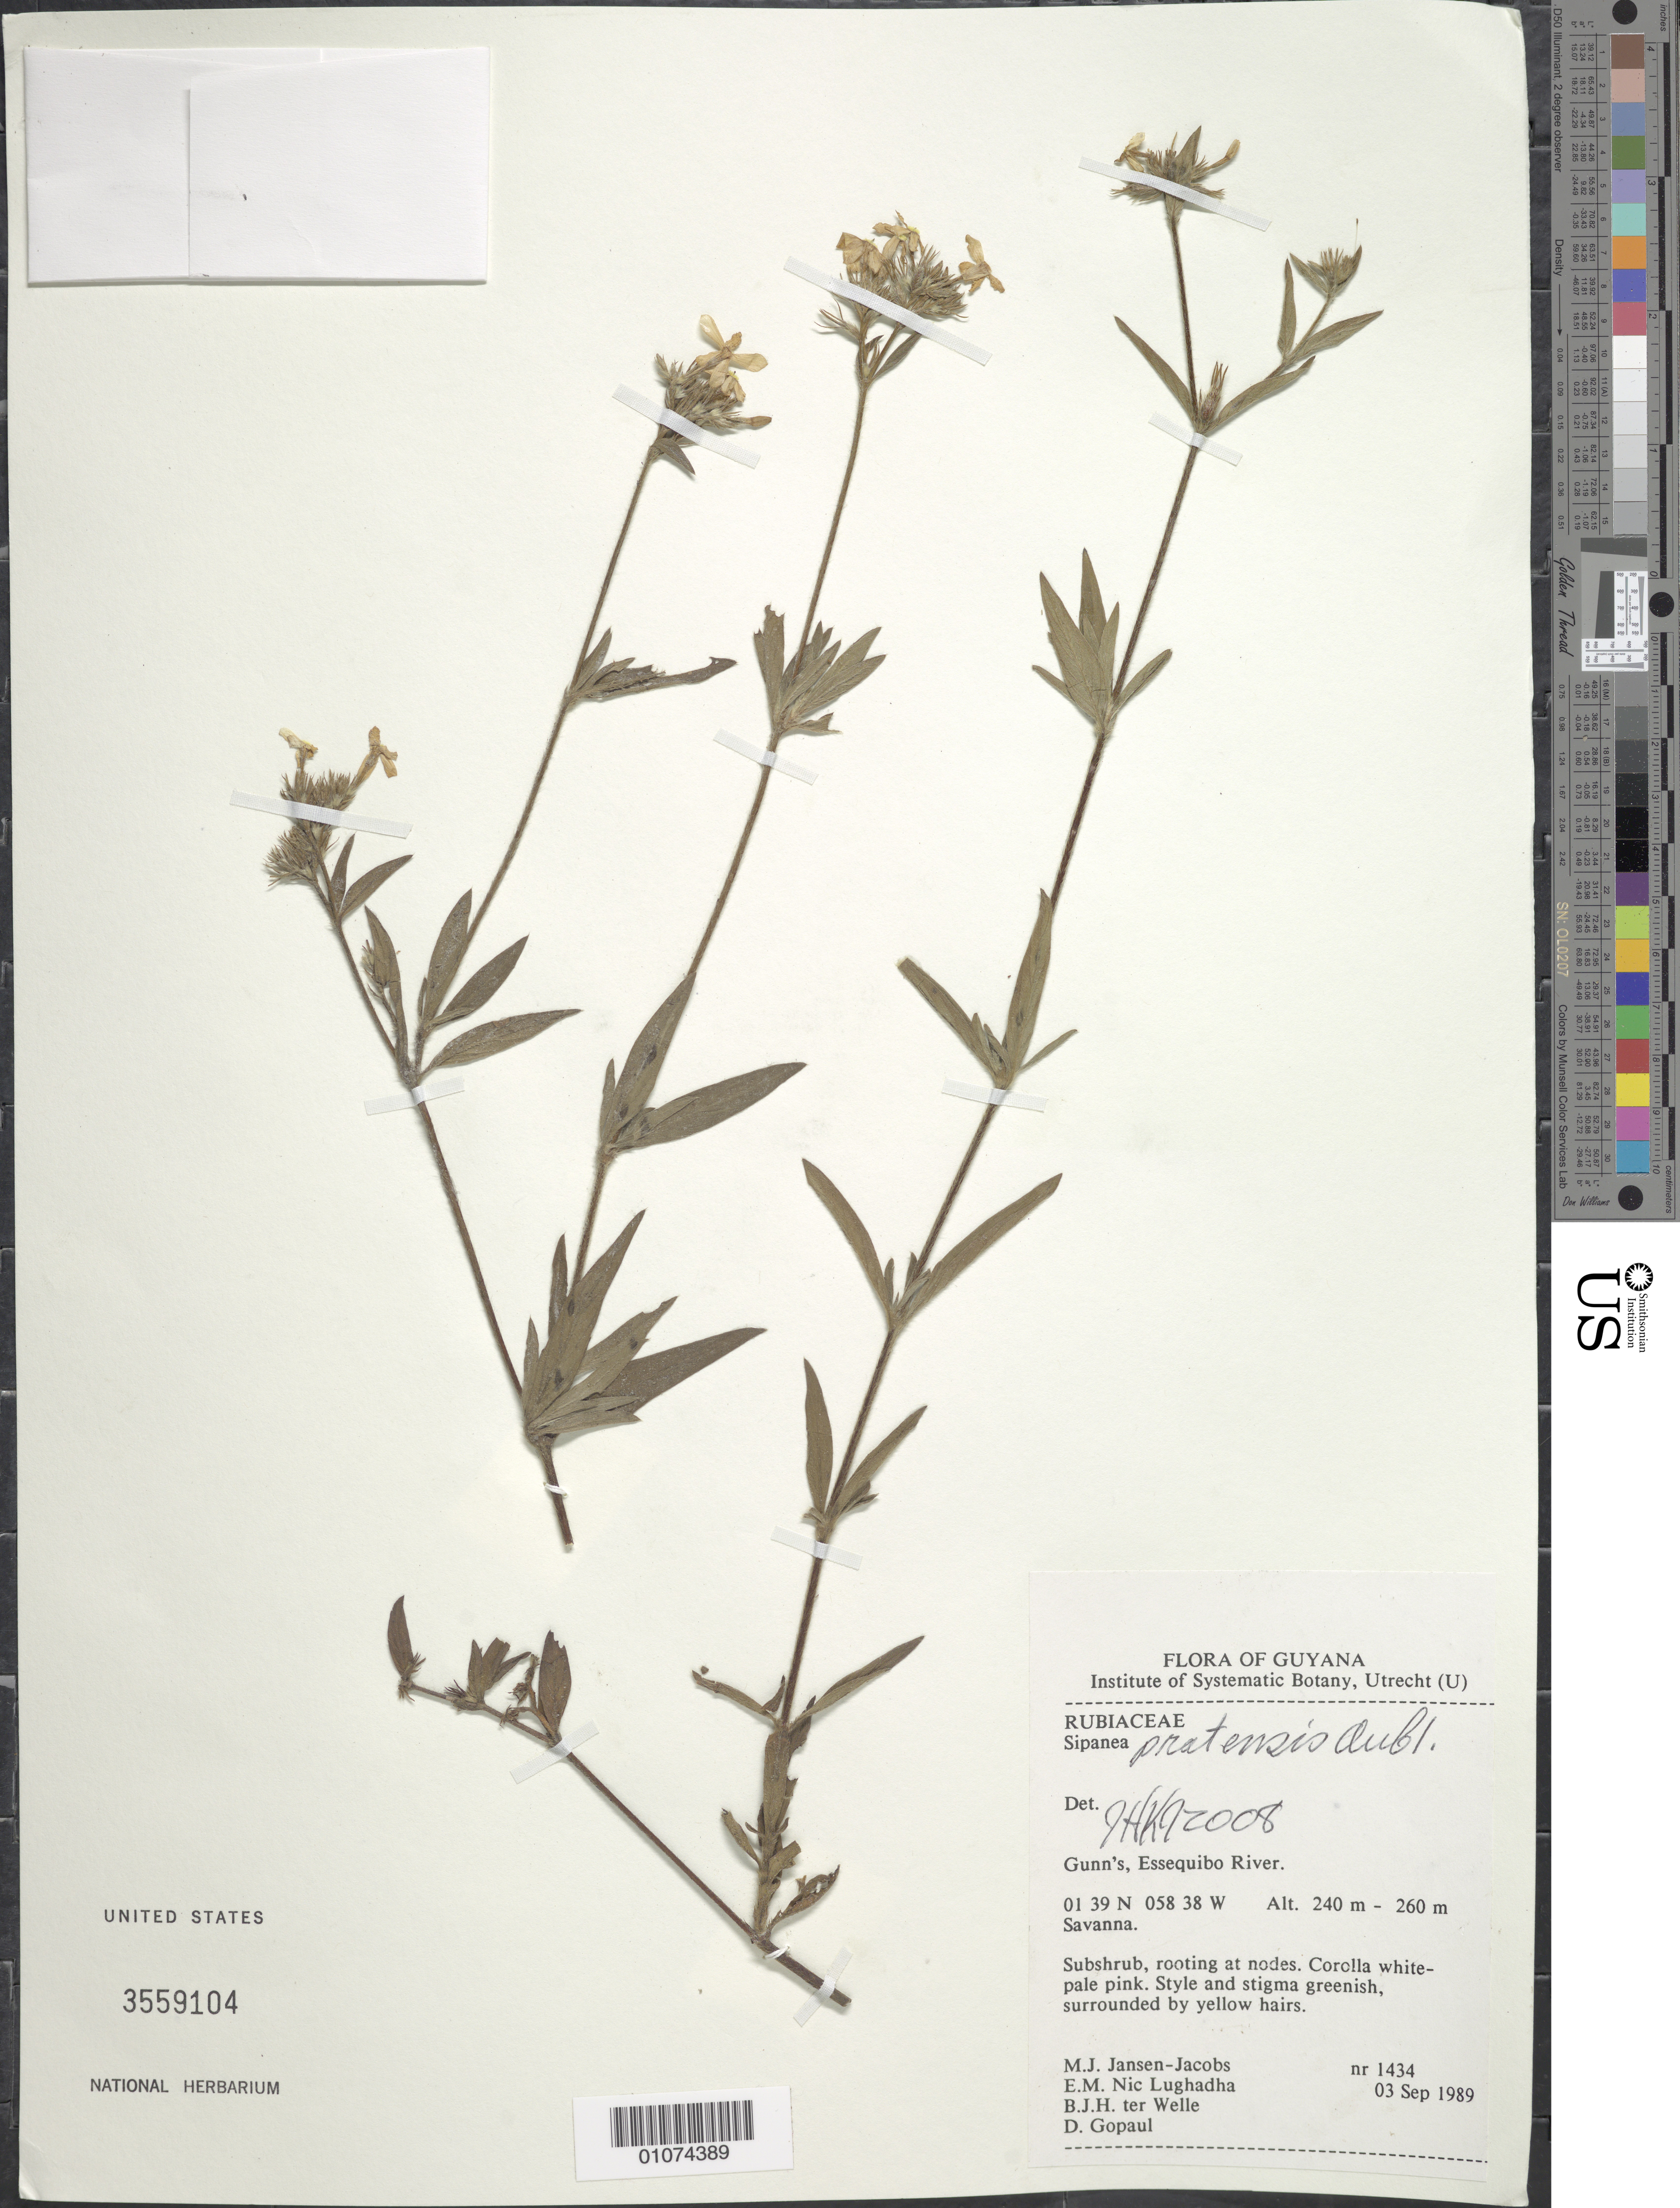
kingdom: Plantae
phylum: Tracheophyta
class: Magnoliopsida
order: Gentianales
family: Rubiaceae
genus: Sipanea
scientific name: Sipanea pratensis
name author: Aubl.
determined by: Kirkbride, J. H.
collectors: M. J. Jansen-Jacobs, E. Nic Lughadha, B. Welle & D. Gopaul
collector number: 1434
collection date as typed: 3-Sep-89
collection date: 1989-09-03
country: Guyana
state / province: U. Takutu-U. Essequibo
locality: Gunn's, Essequibo River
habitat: Savanna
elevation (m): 240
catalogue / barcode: US 3559104